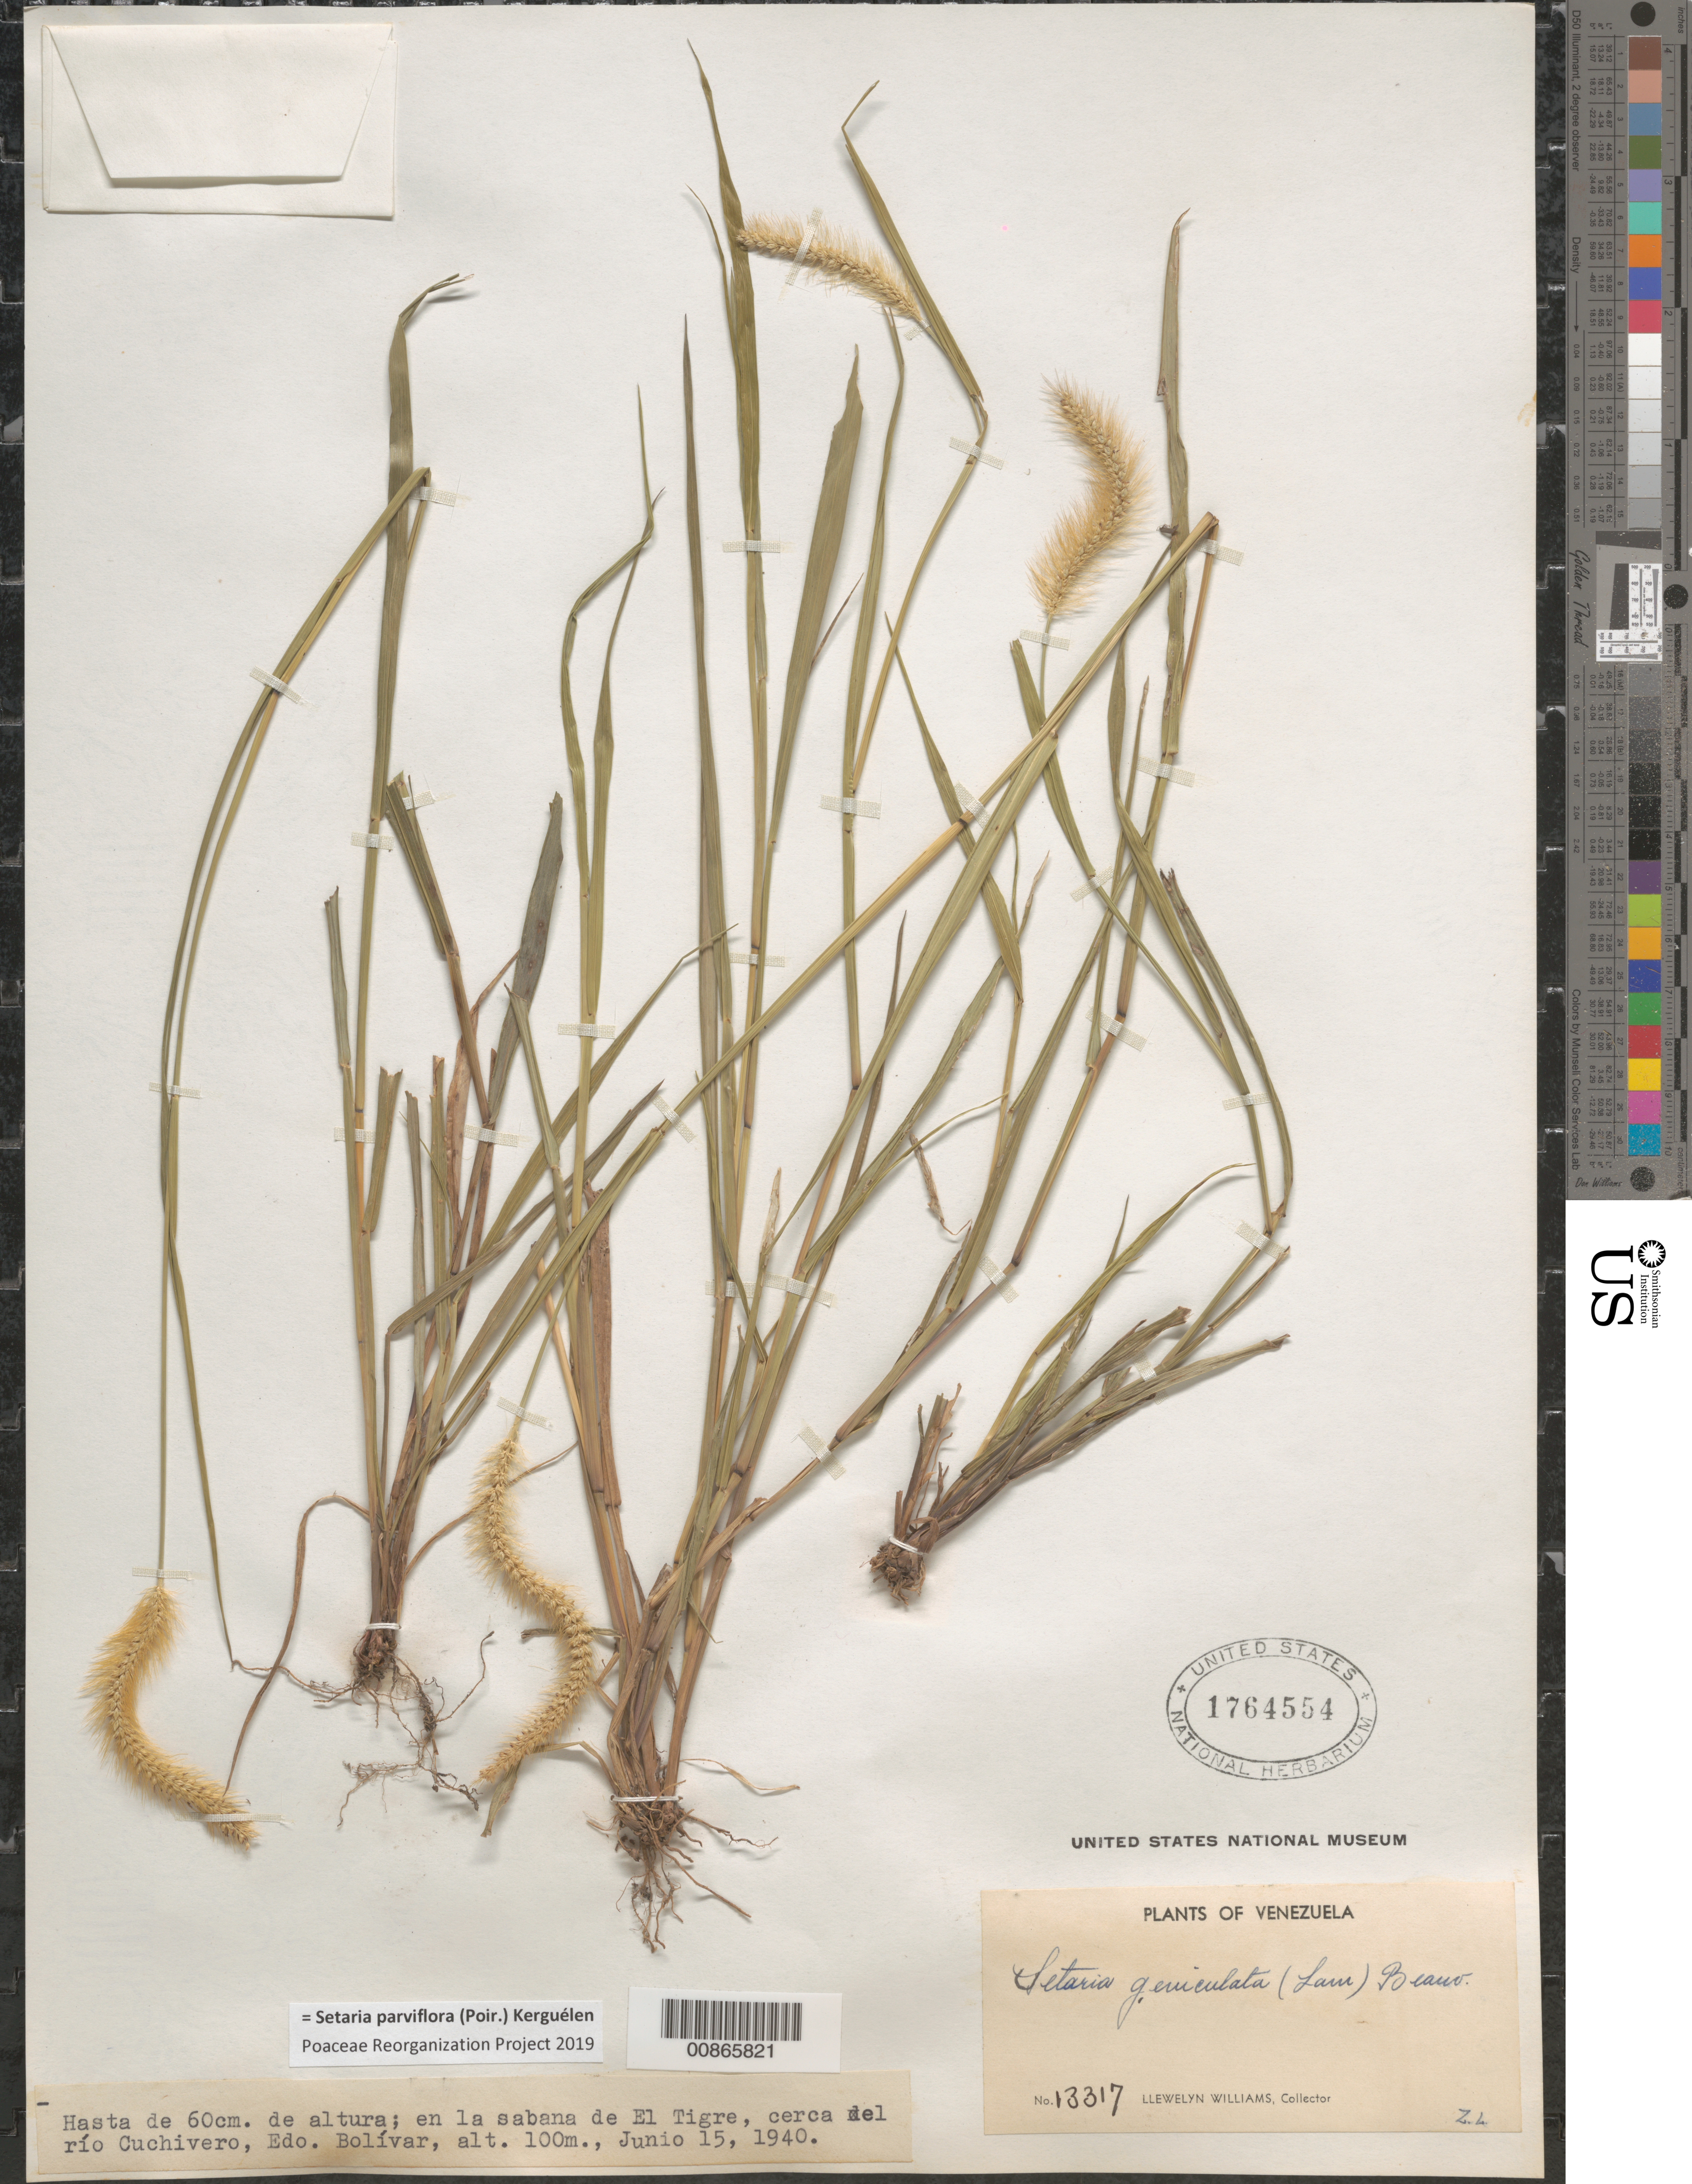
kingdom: Plantae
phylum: Tracheophyta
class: Liliopsida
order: Poales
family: Poaceae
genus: Setaria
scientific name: Setaria parviflora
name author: (Poir.) Kerguélen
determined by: Poaceae Reorganization Project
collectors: Ll. Williams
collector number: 13317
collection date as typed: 15-Jun-40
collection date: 1940-06-15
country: Venezuela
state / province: Bolívar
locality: El Tigre, cerca de El Río Cuchivero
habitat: Sabana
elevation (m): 100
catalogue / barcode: US 1764554